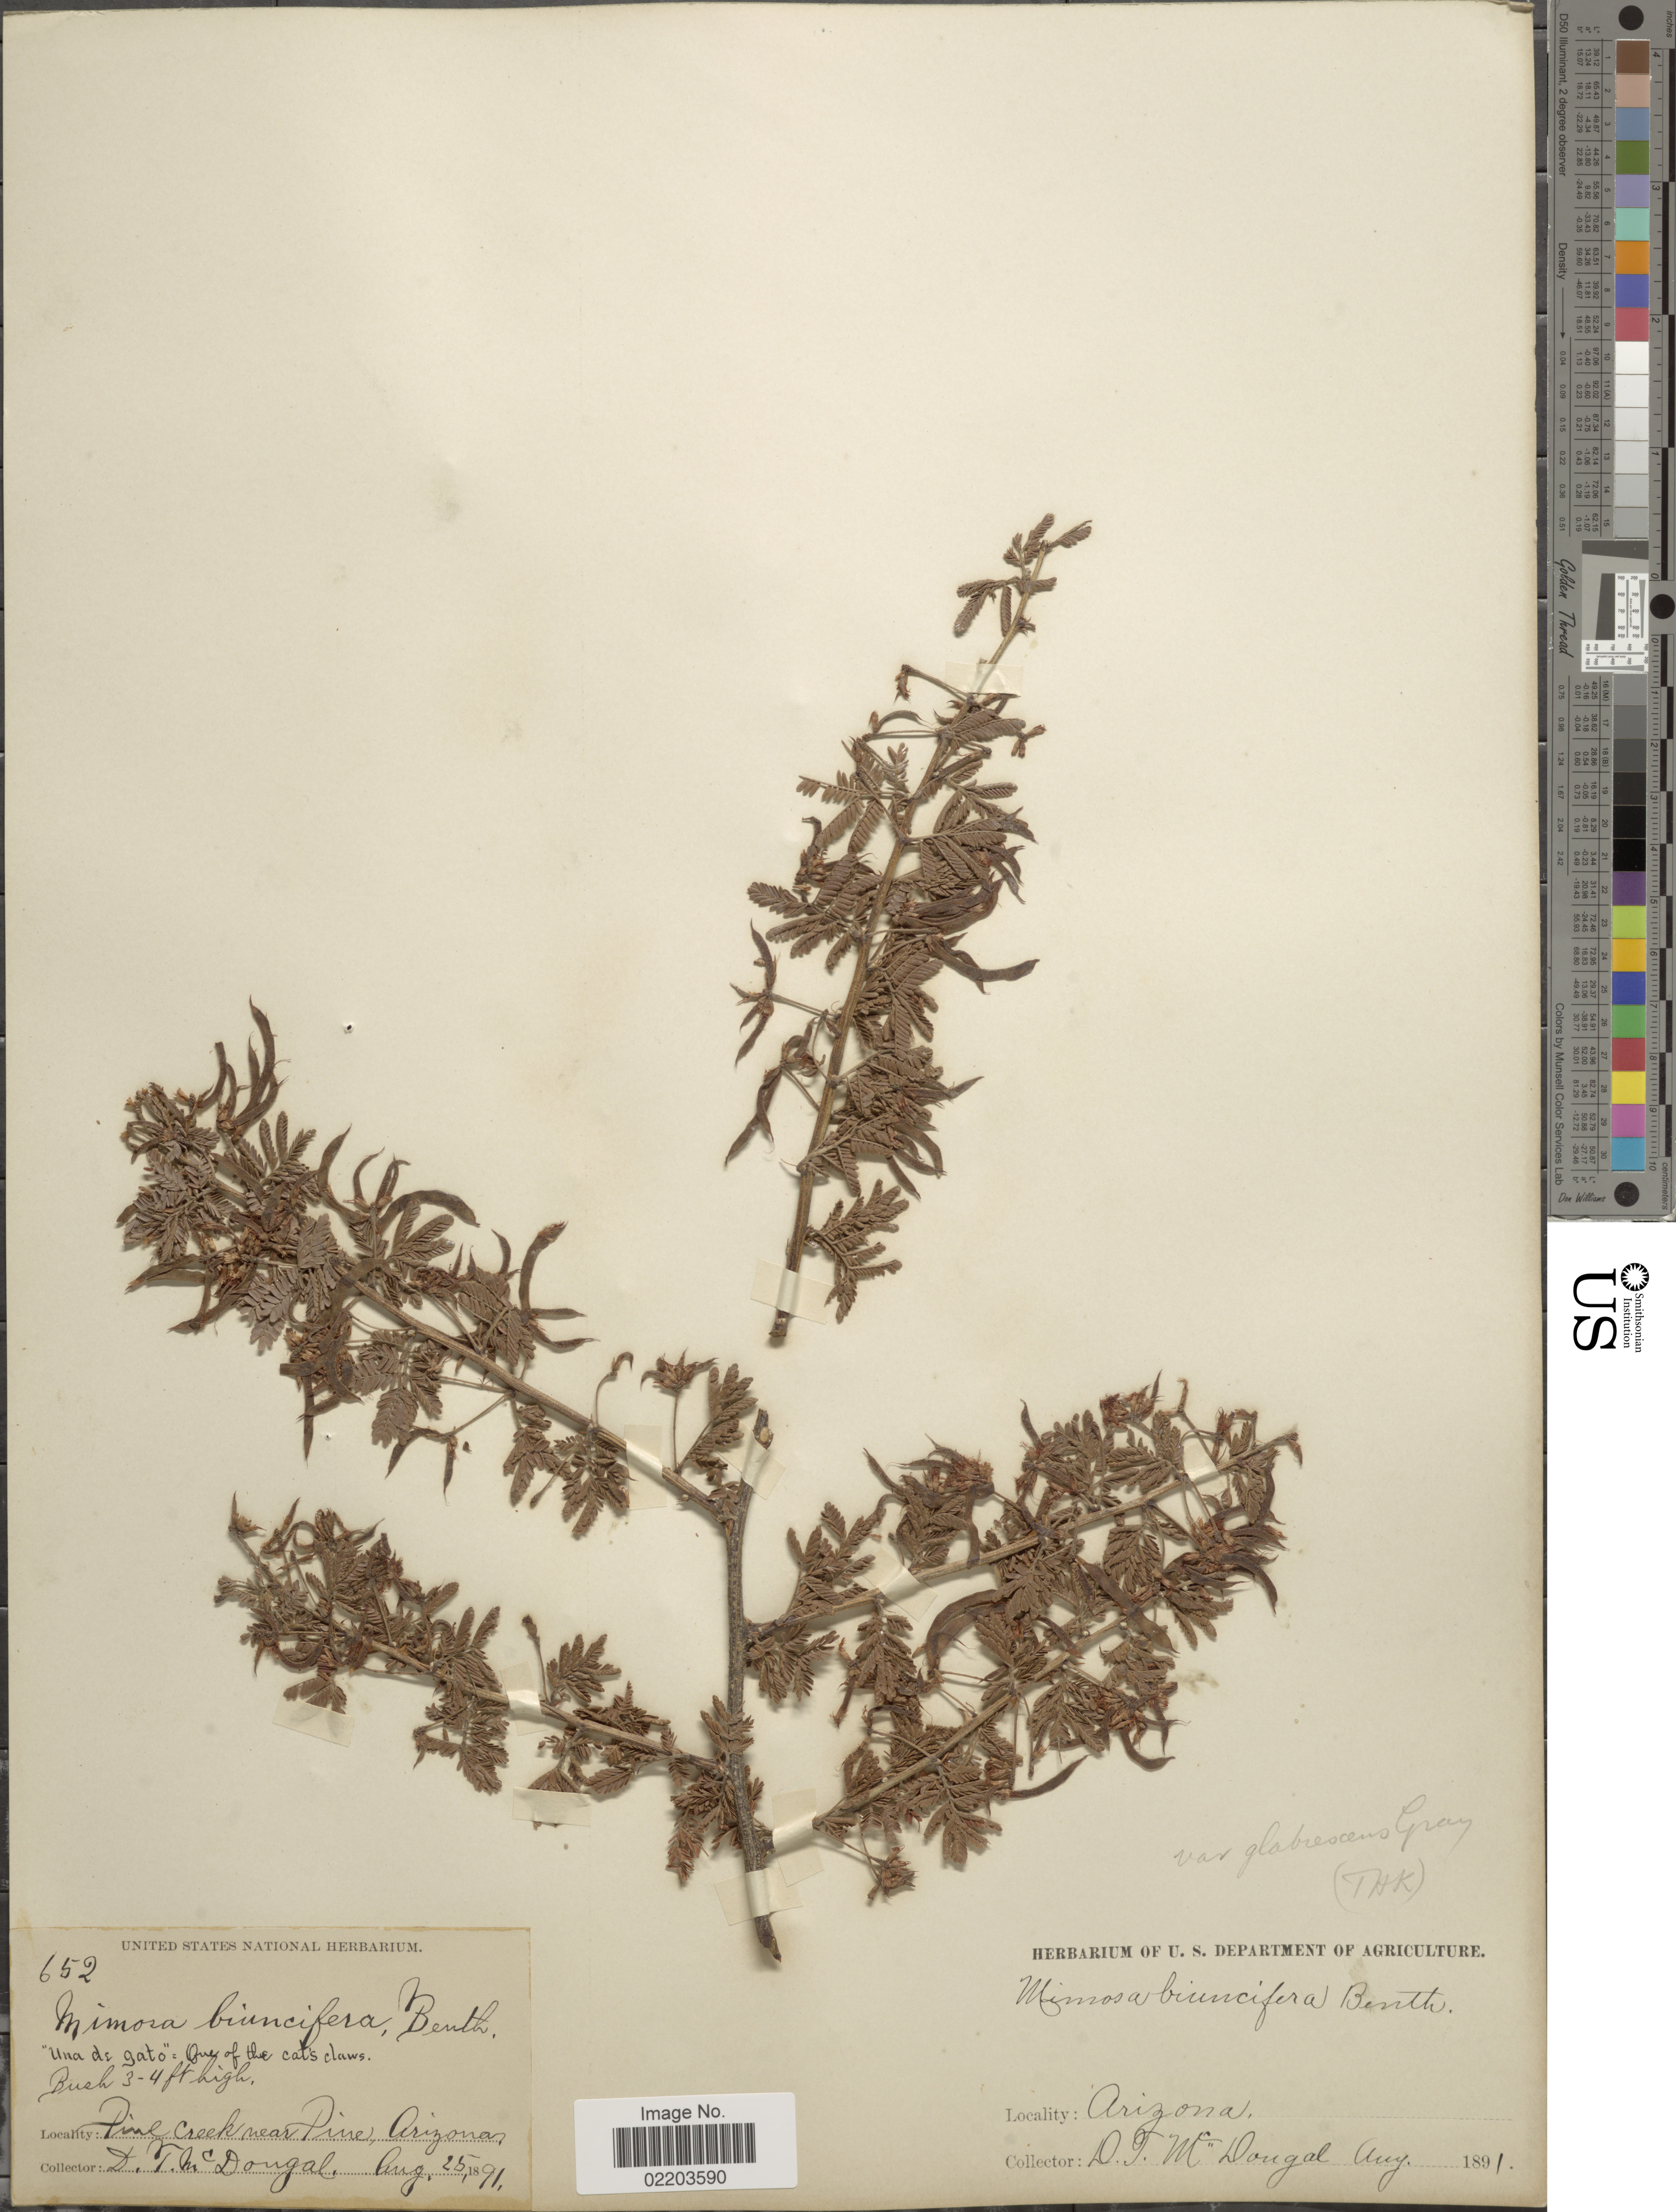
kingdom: Plantae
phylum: Tracheophyta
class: Magnoliopsida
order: Fabales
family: Fabaceae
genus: Mimosa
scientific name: Mimosa biuncifera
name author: Benth.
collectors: D. McDougal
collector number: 652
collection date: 1891-08-25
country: United States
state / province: Arizona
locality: Pine creek near Pine